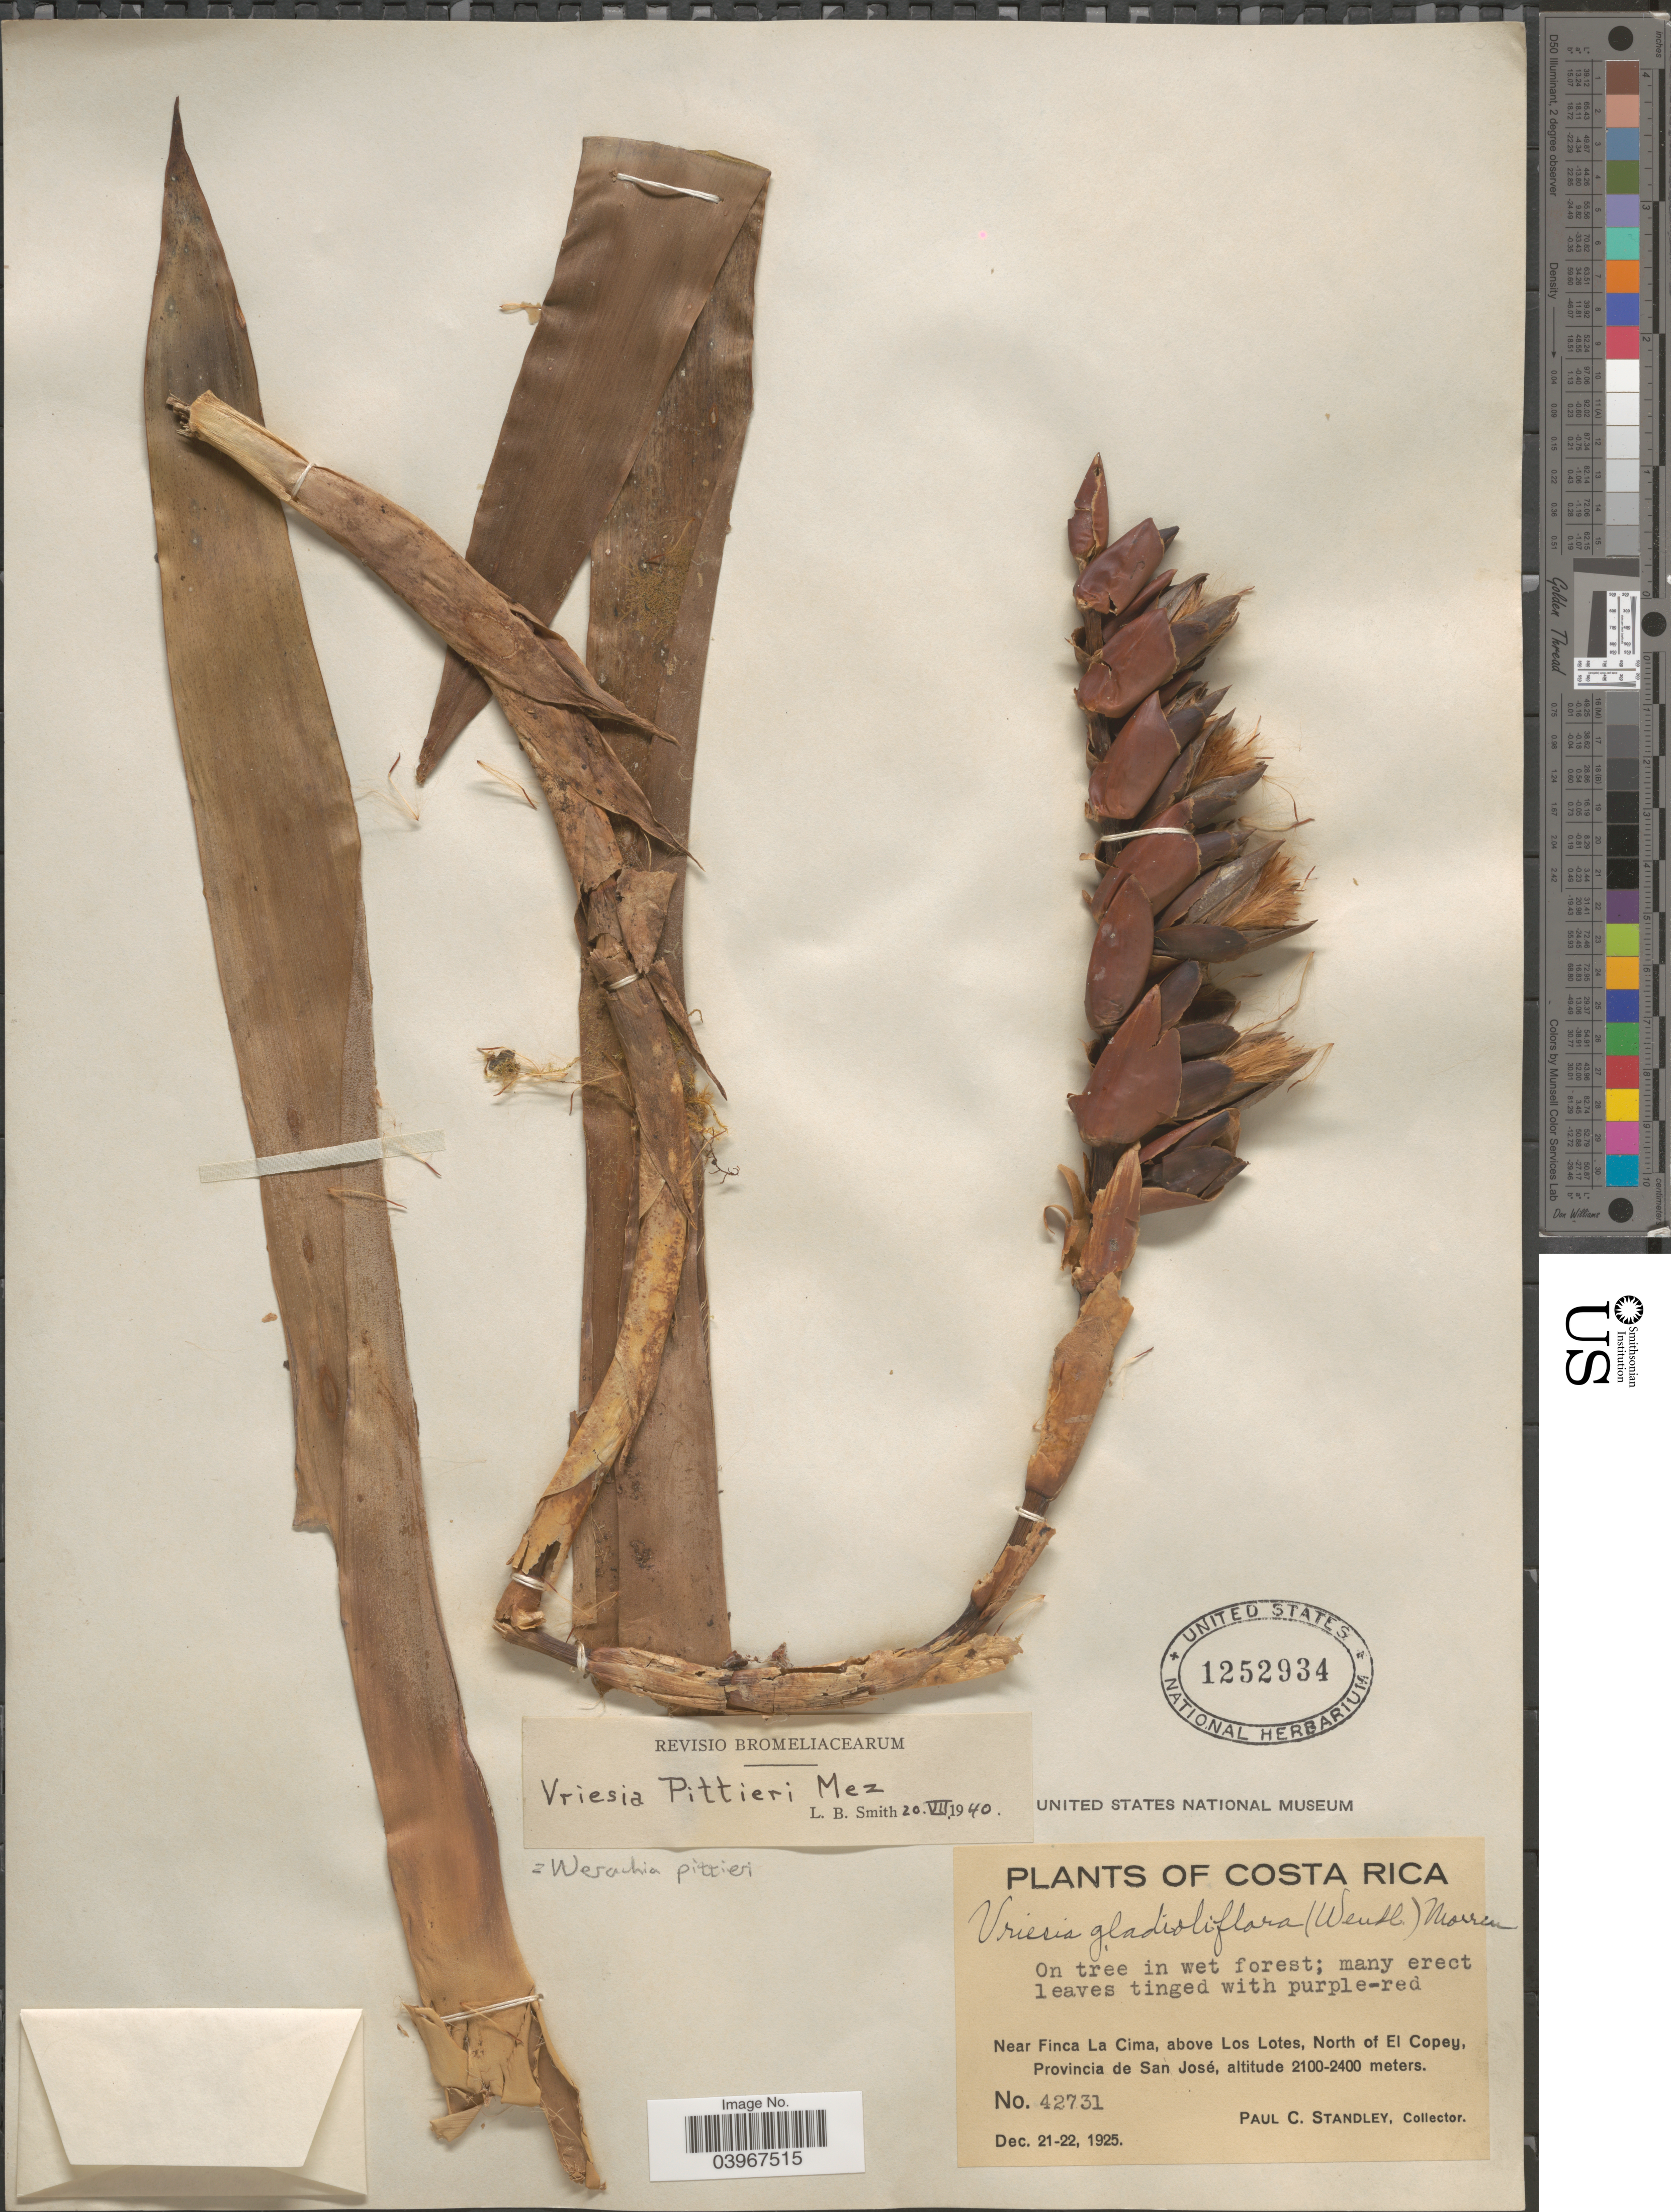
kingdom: Plantae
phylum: Tracheophyta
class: Liliopsida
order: Poales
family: Bromeliaceae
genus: Werauhia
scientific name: Werauhia pittieri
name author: (Mez) J.R. Grant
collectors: P. C. Standley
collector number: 42731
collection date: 1925-12-21/1925-12-22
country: Costa Rica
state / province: San José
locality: Near Finca La Cima, above Los Lotes, North of El Copey.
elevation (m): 2100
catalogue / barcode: US 1252934